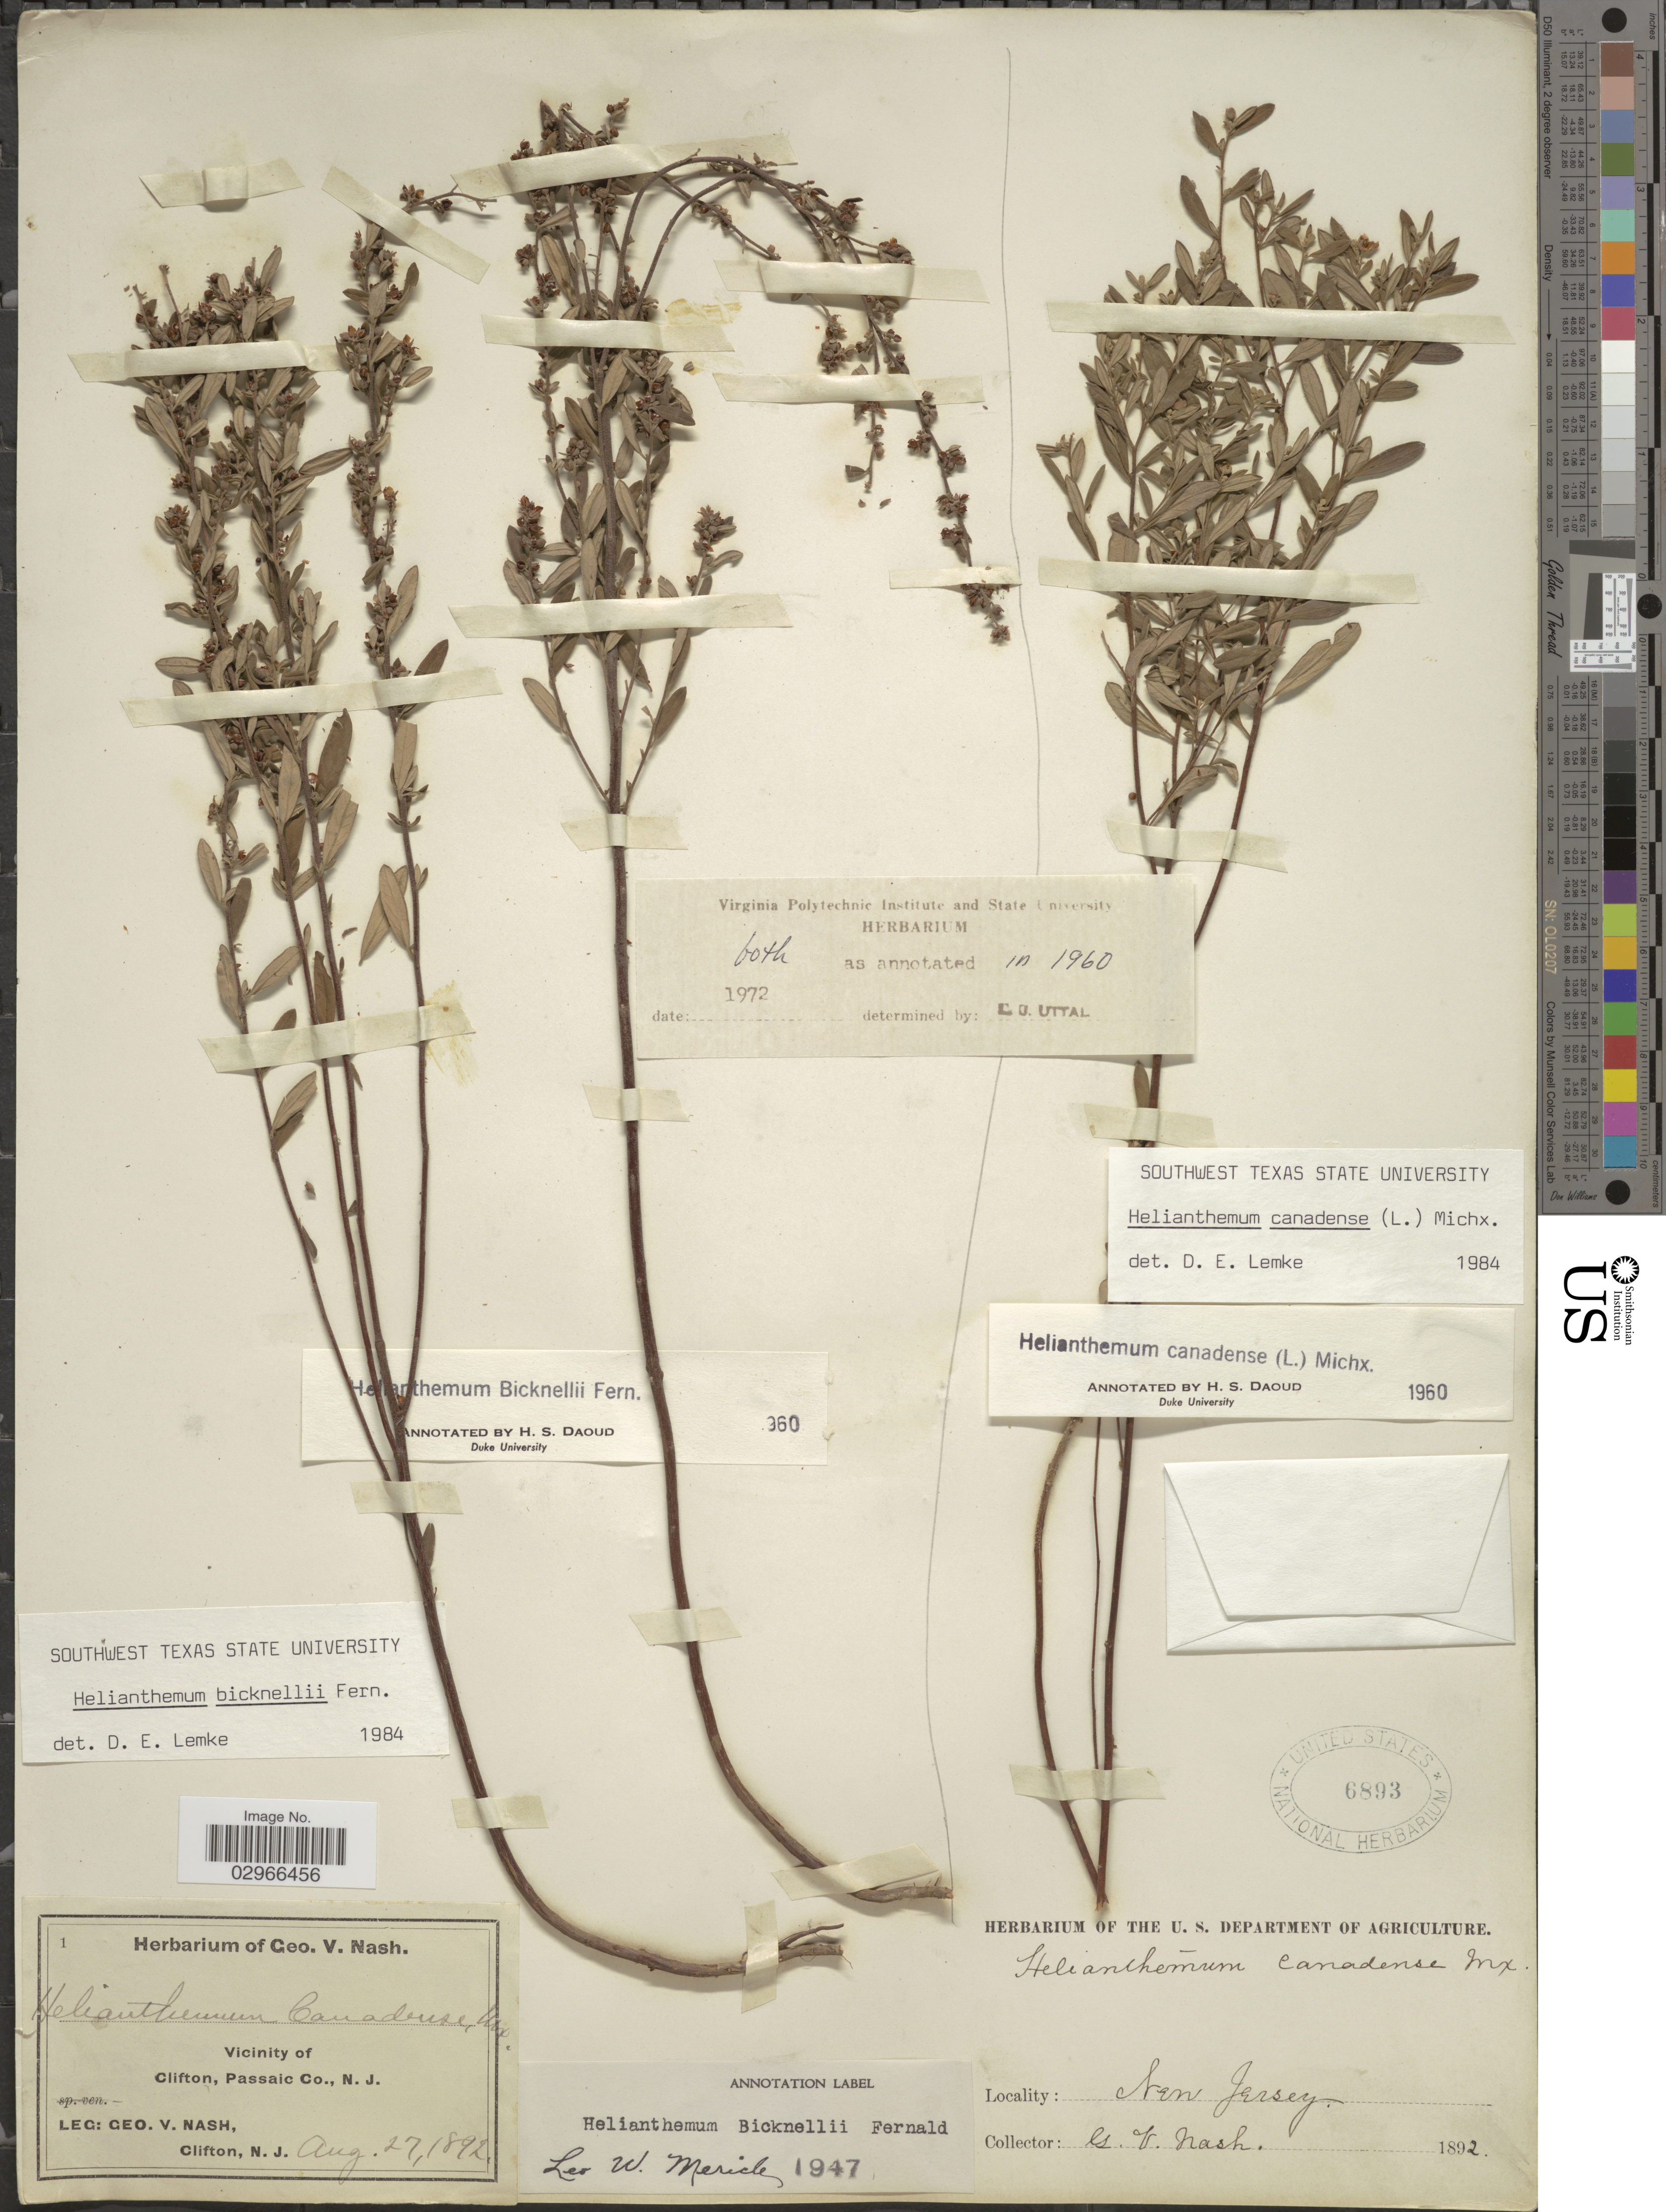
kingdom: Plantae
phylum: Tracheophyta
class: Magnoliopsida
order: Malvales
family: Cistaceae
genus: Helianthemum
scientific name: Helianthemum bicknellii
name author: Fernald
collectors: G. V. Nash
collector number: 1?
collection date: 1892-08-27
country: United States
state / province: New Jersey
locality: Vicinity of Clifton, Passaic Co., N.J.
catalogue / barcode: US 6893